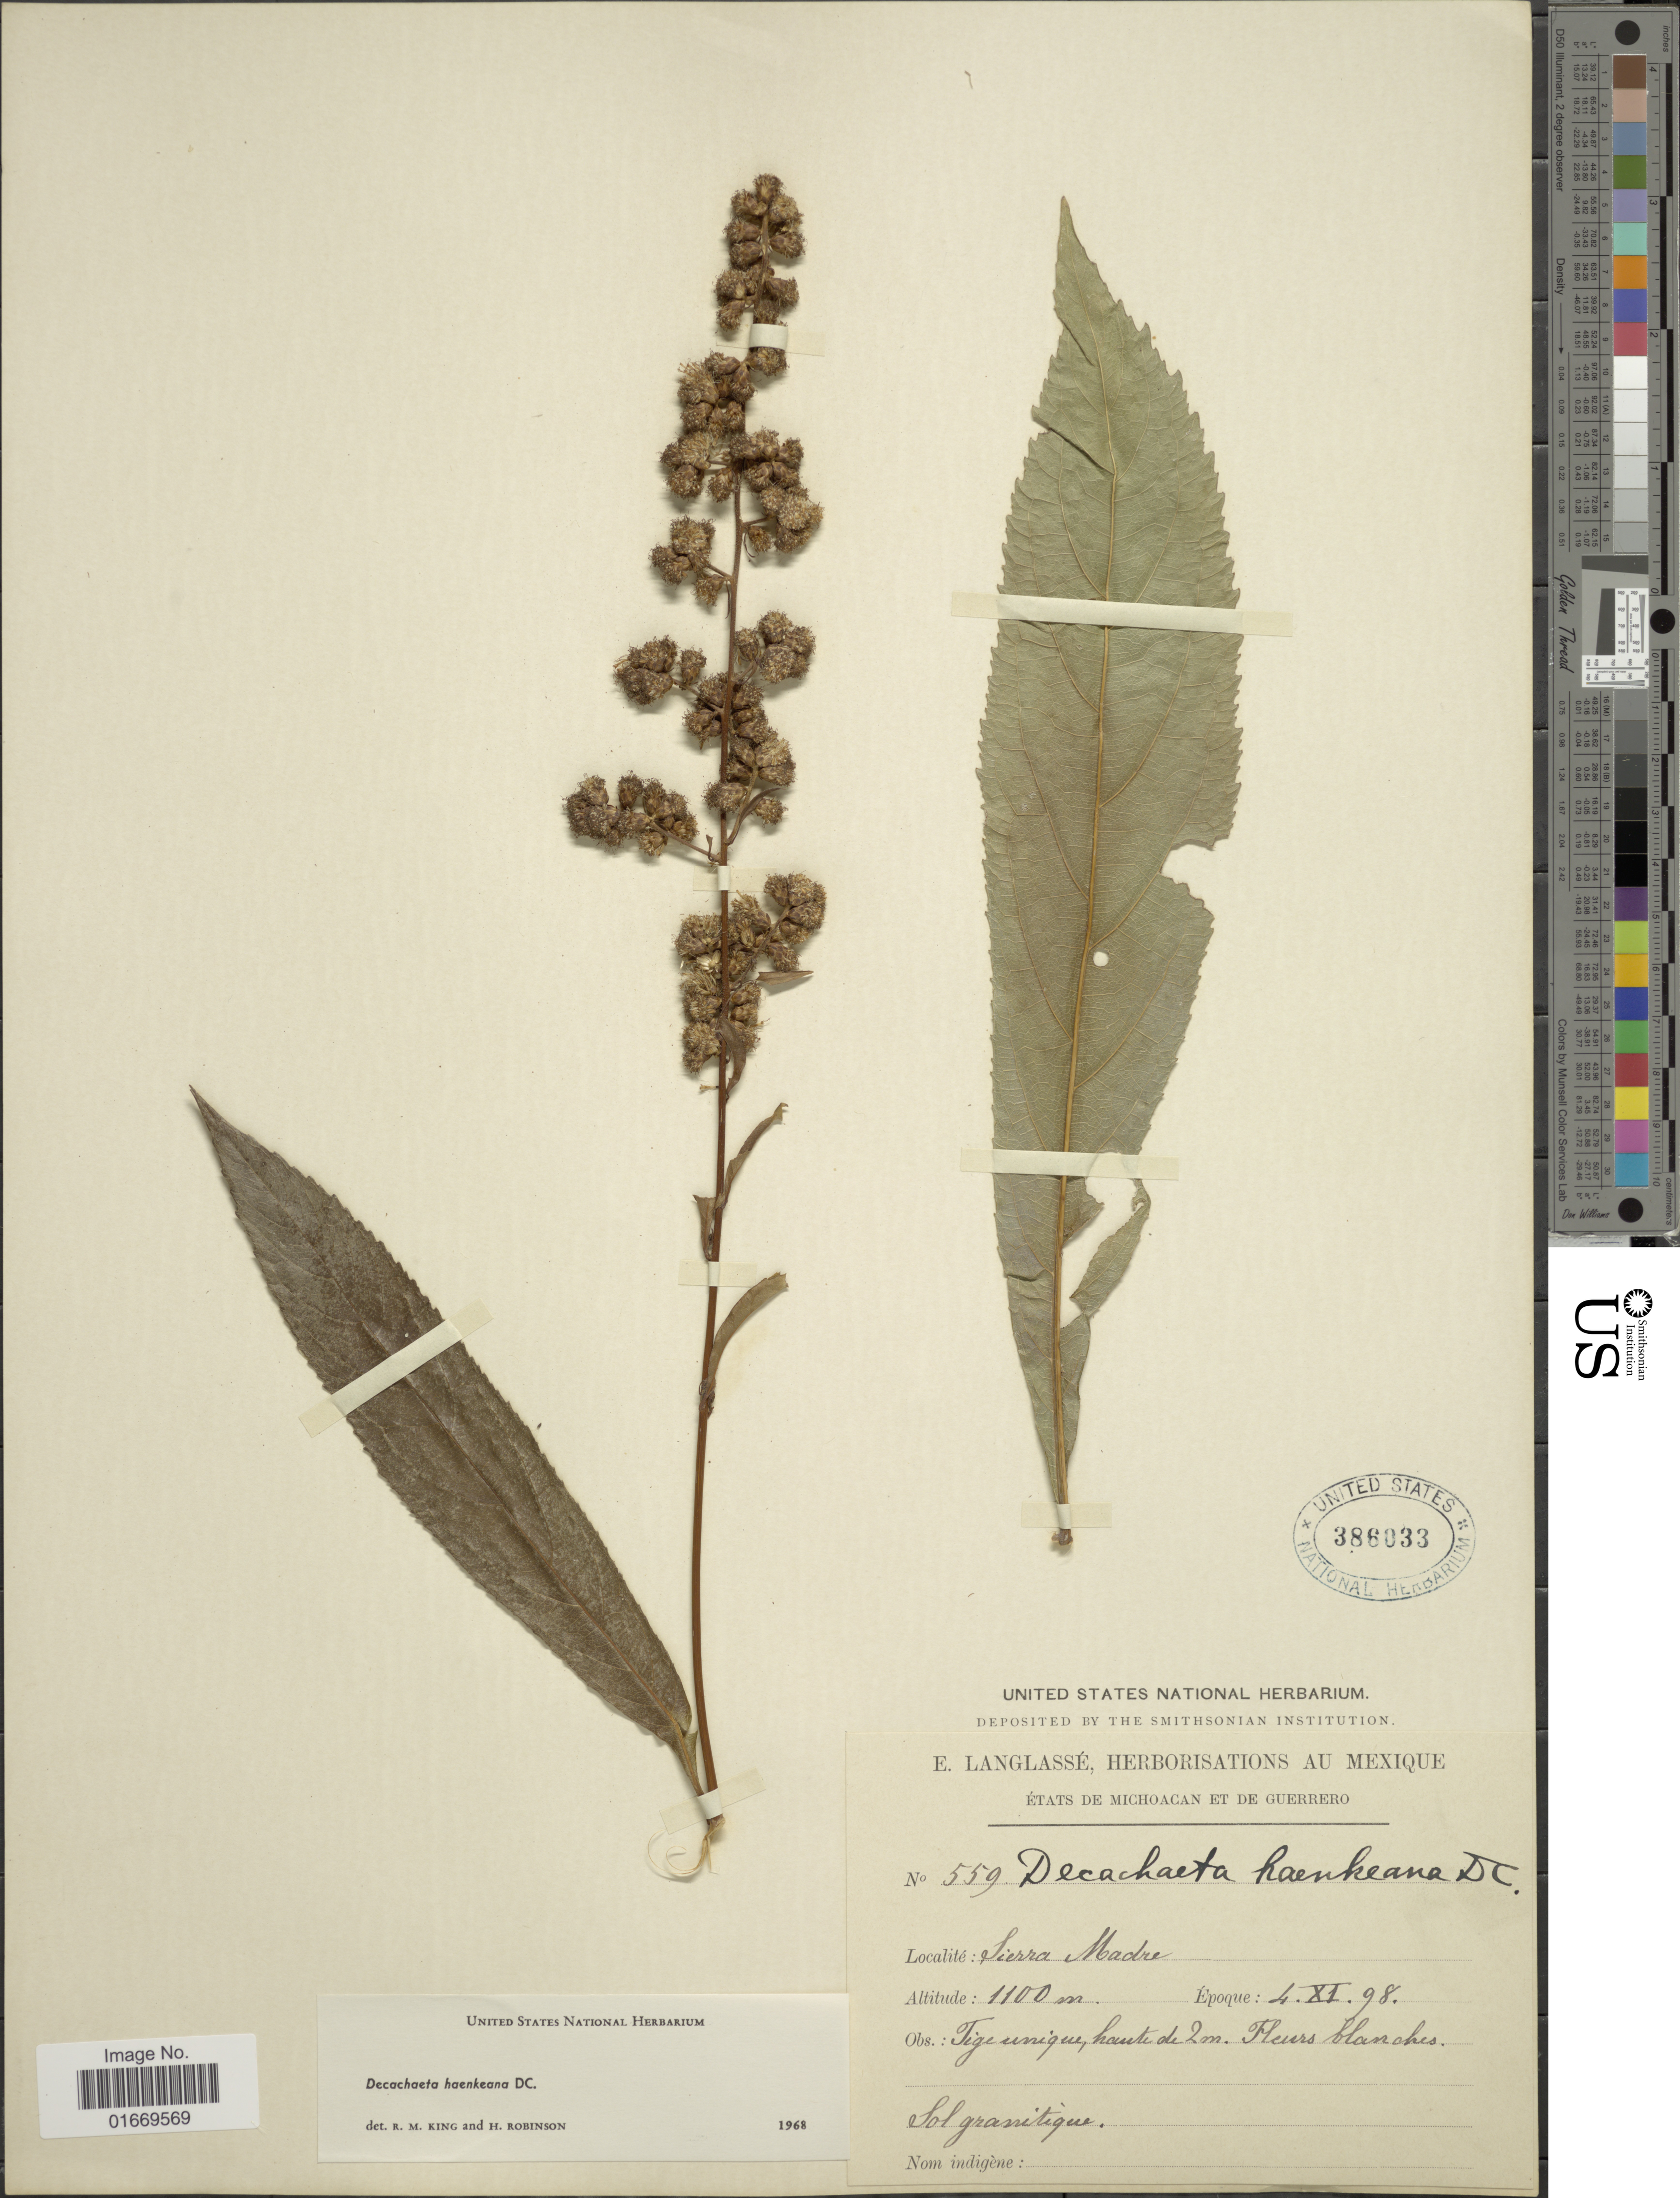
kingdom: Plantae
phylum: Tracheophyta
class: Magnoliopsida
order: Asterales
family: Asteraceae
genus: Decachaeta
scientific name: Decachaeta haenkeana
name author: DC.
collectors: E. Langlassé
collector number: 559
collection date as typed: Transcribed d/m/y: 4/11/98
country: Mexico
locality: États de Michiacan et de Guerrero, Sierra Madre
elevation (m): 1100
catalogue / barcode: US 386033